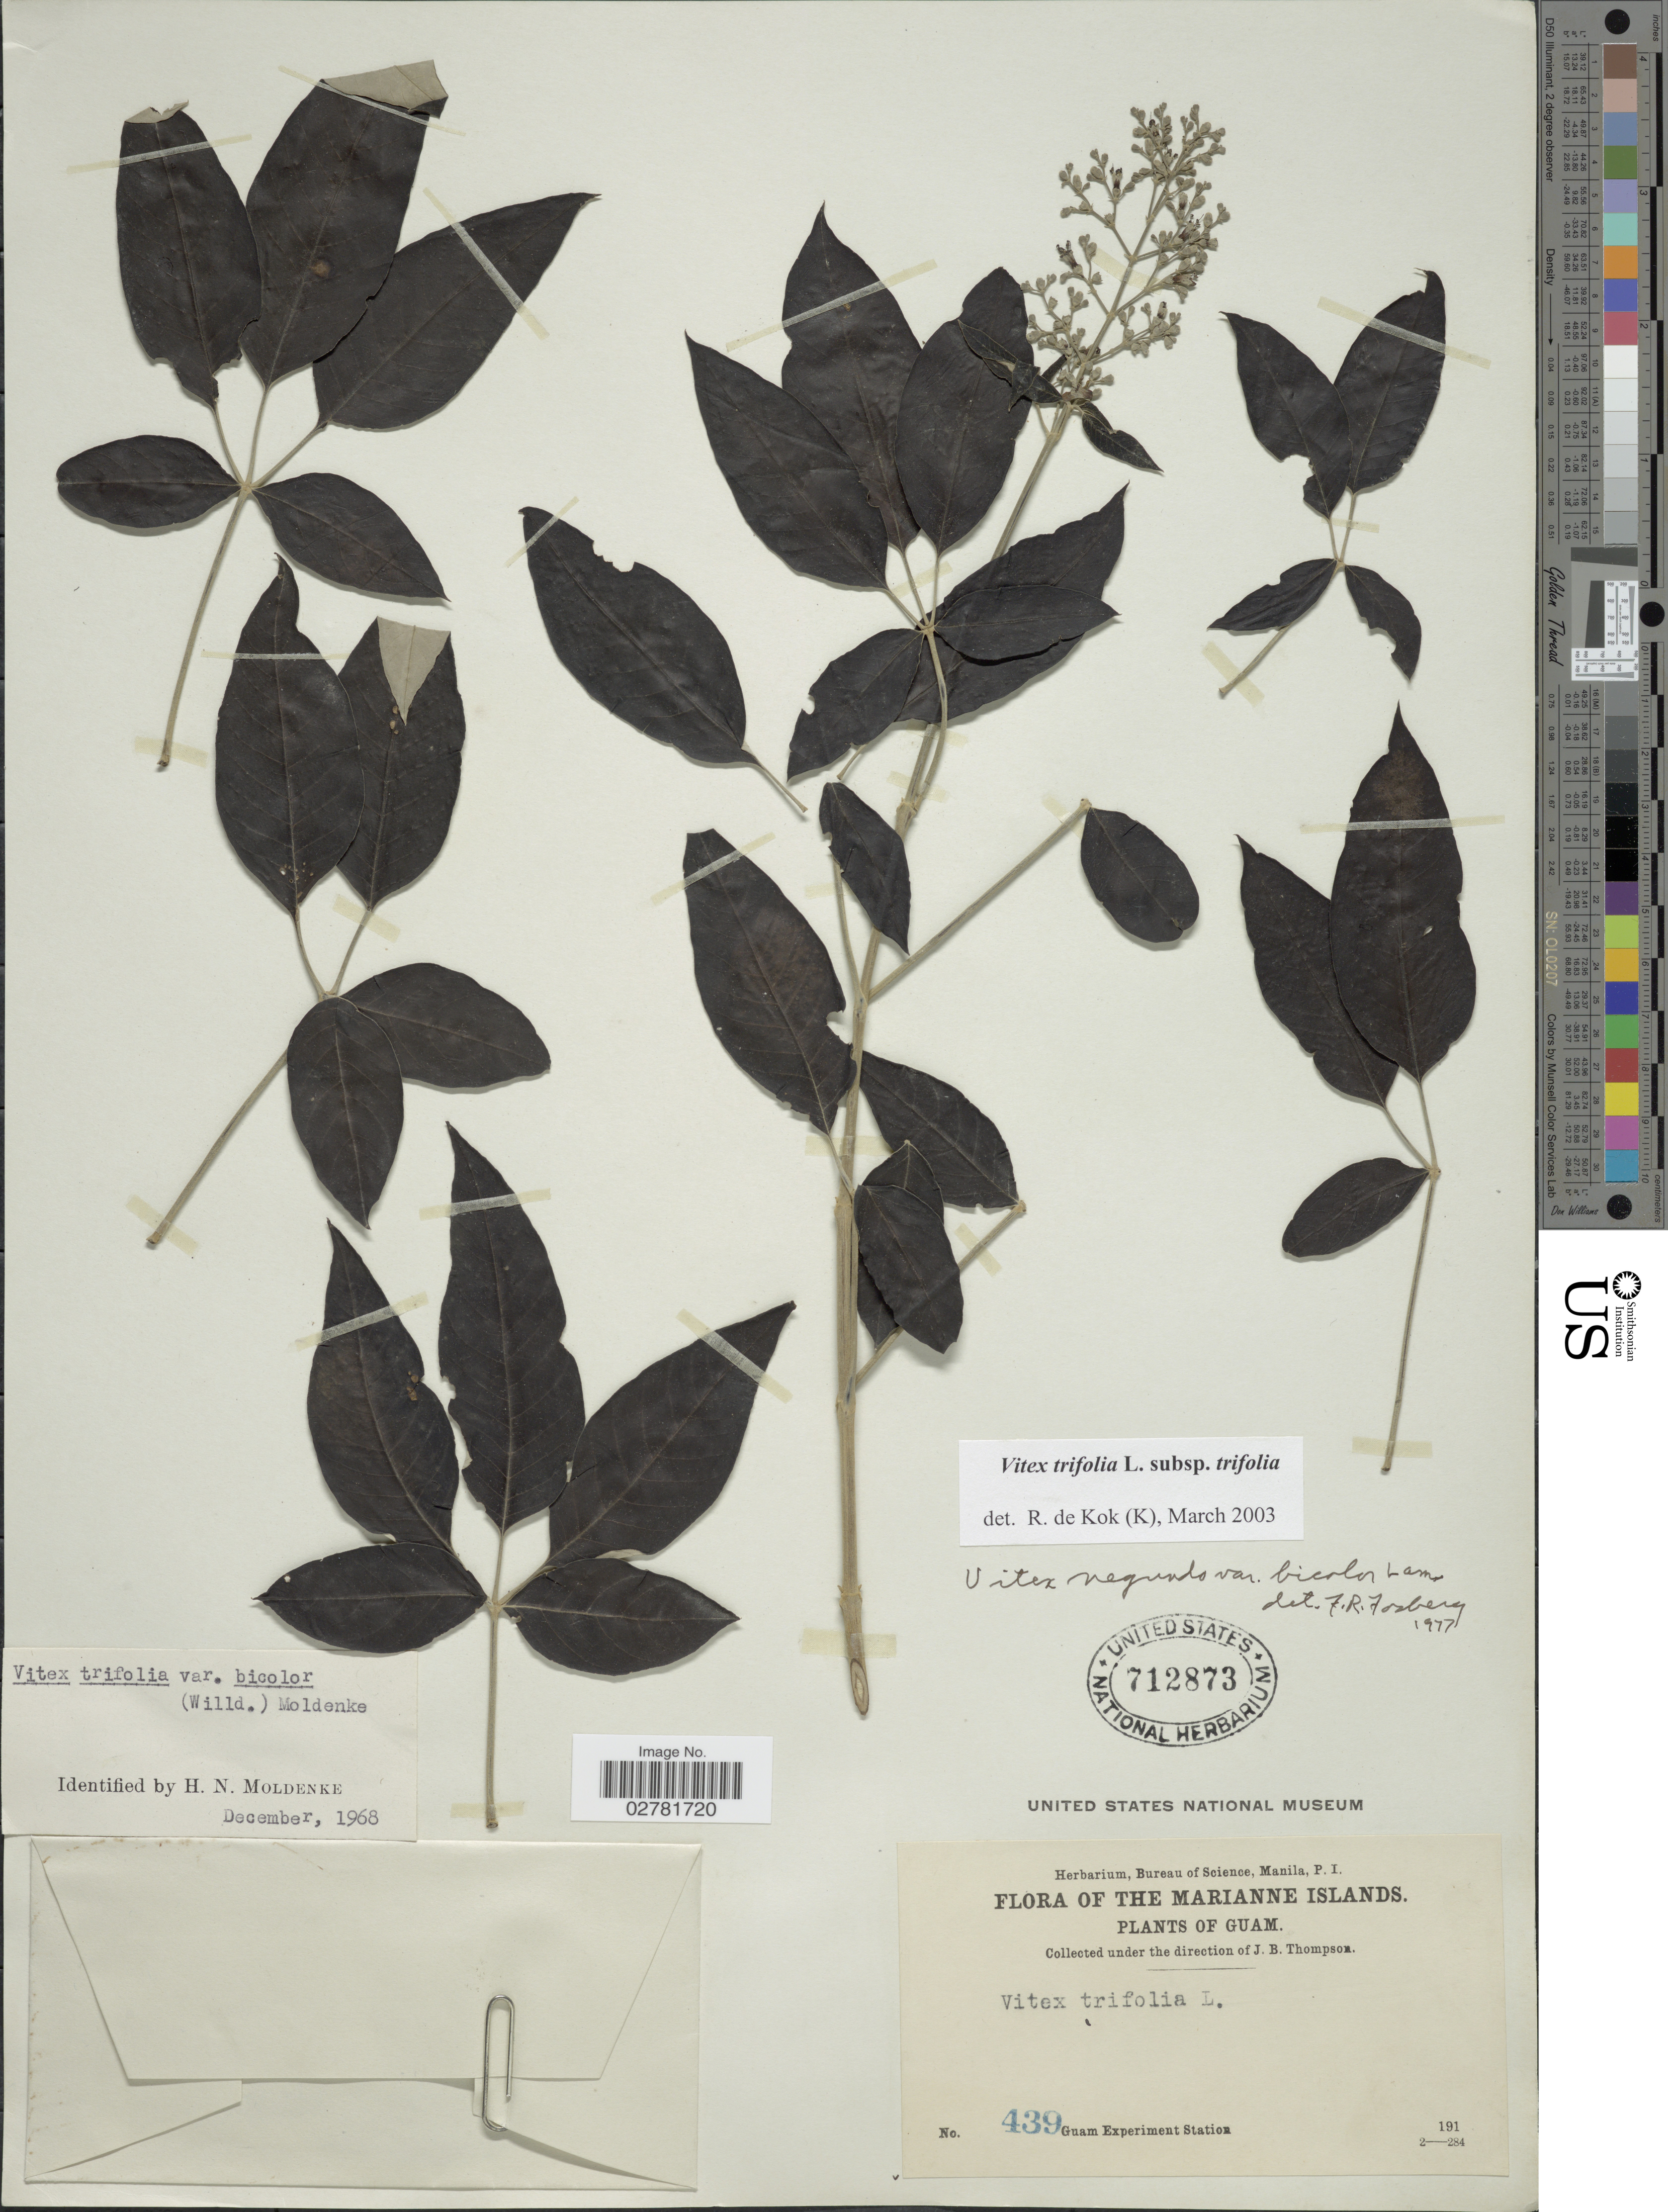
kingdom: Plantae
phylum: Tracheophyta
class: Magnoliopsida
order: Lamiales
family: Lamiaceae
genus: Vitex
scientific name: Vitex trifolia var. trifolia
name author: L.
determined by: Kok, R. de, (K)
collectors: ex Guam exp. Sta.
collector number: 439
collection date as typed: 191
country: Guam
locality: Marianne Islands.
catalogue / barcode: US 712873